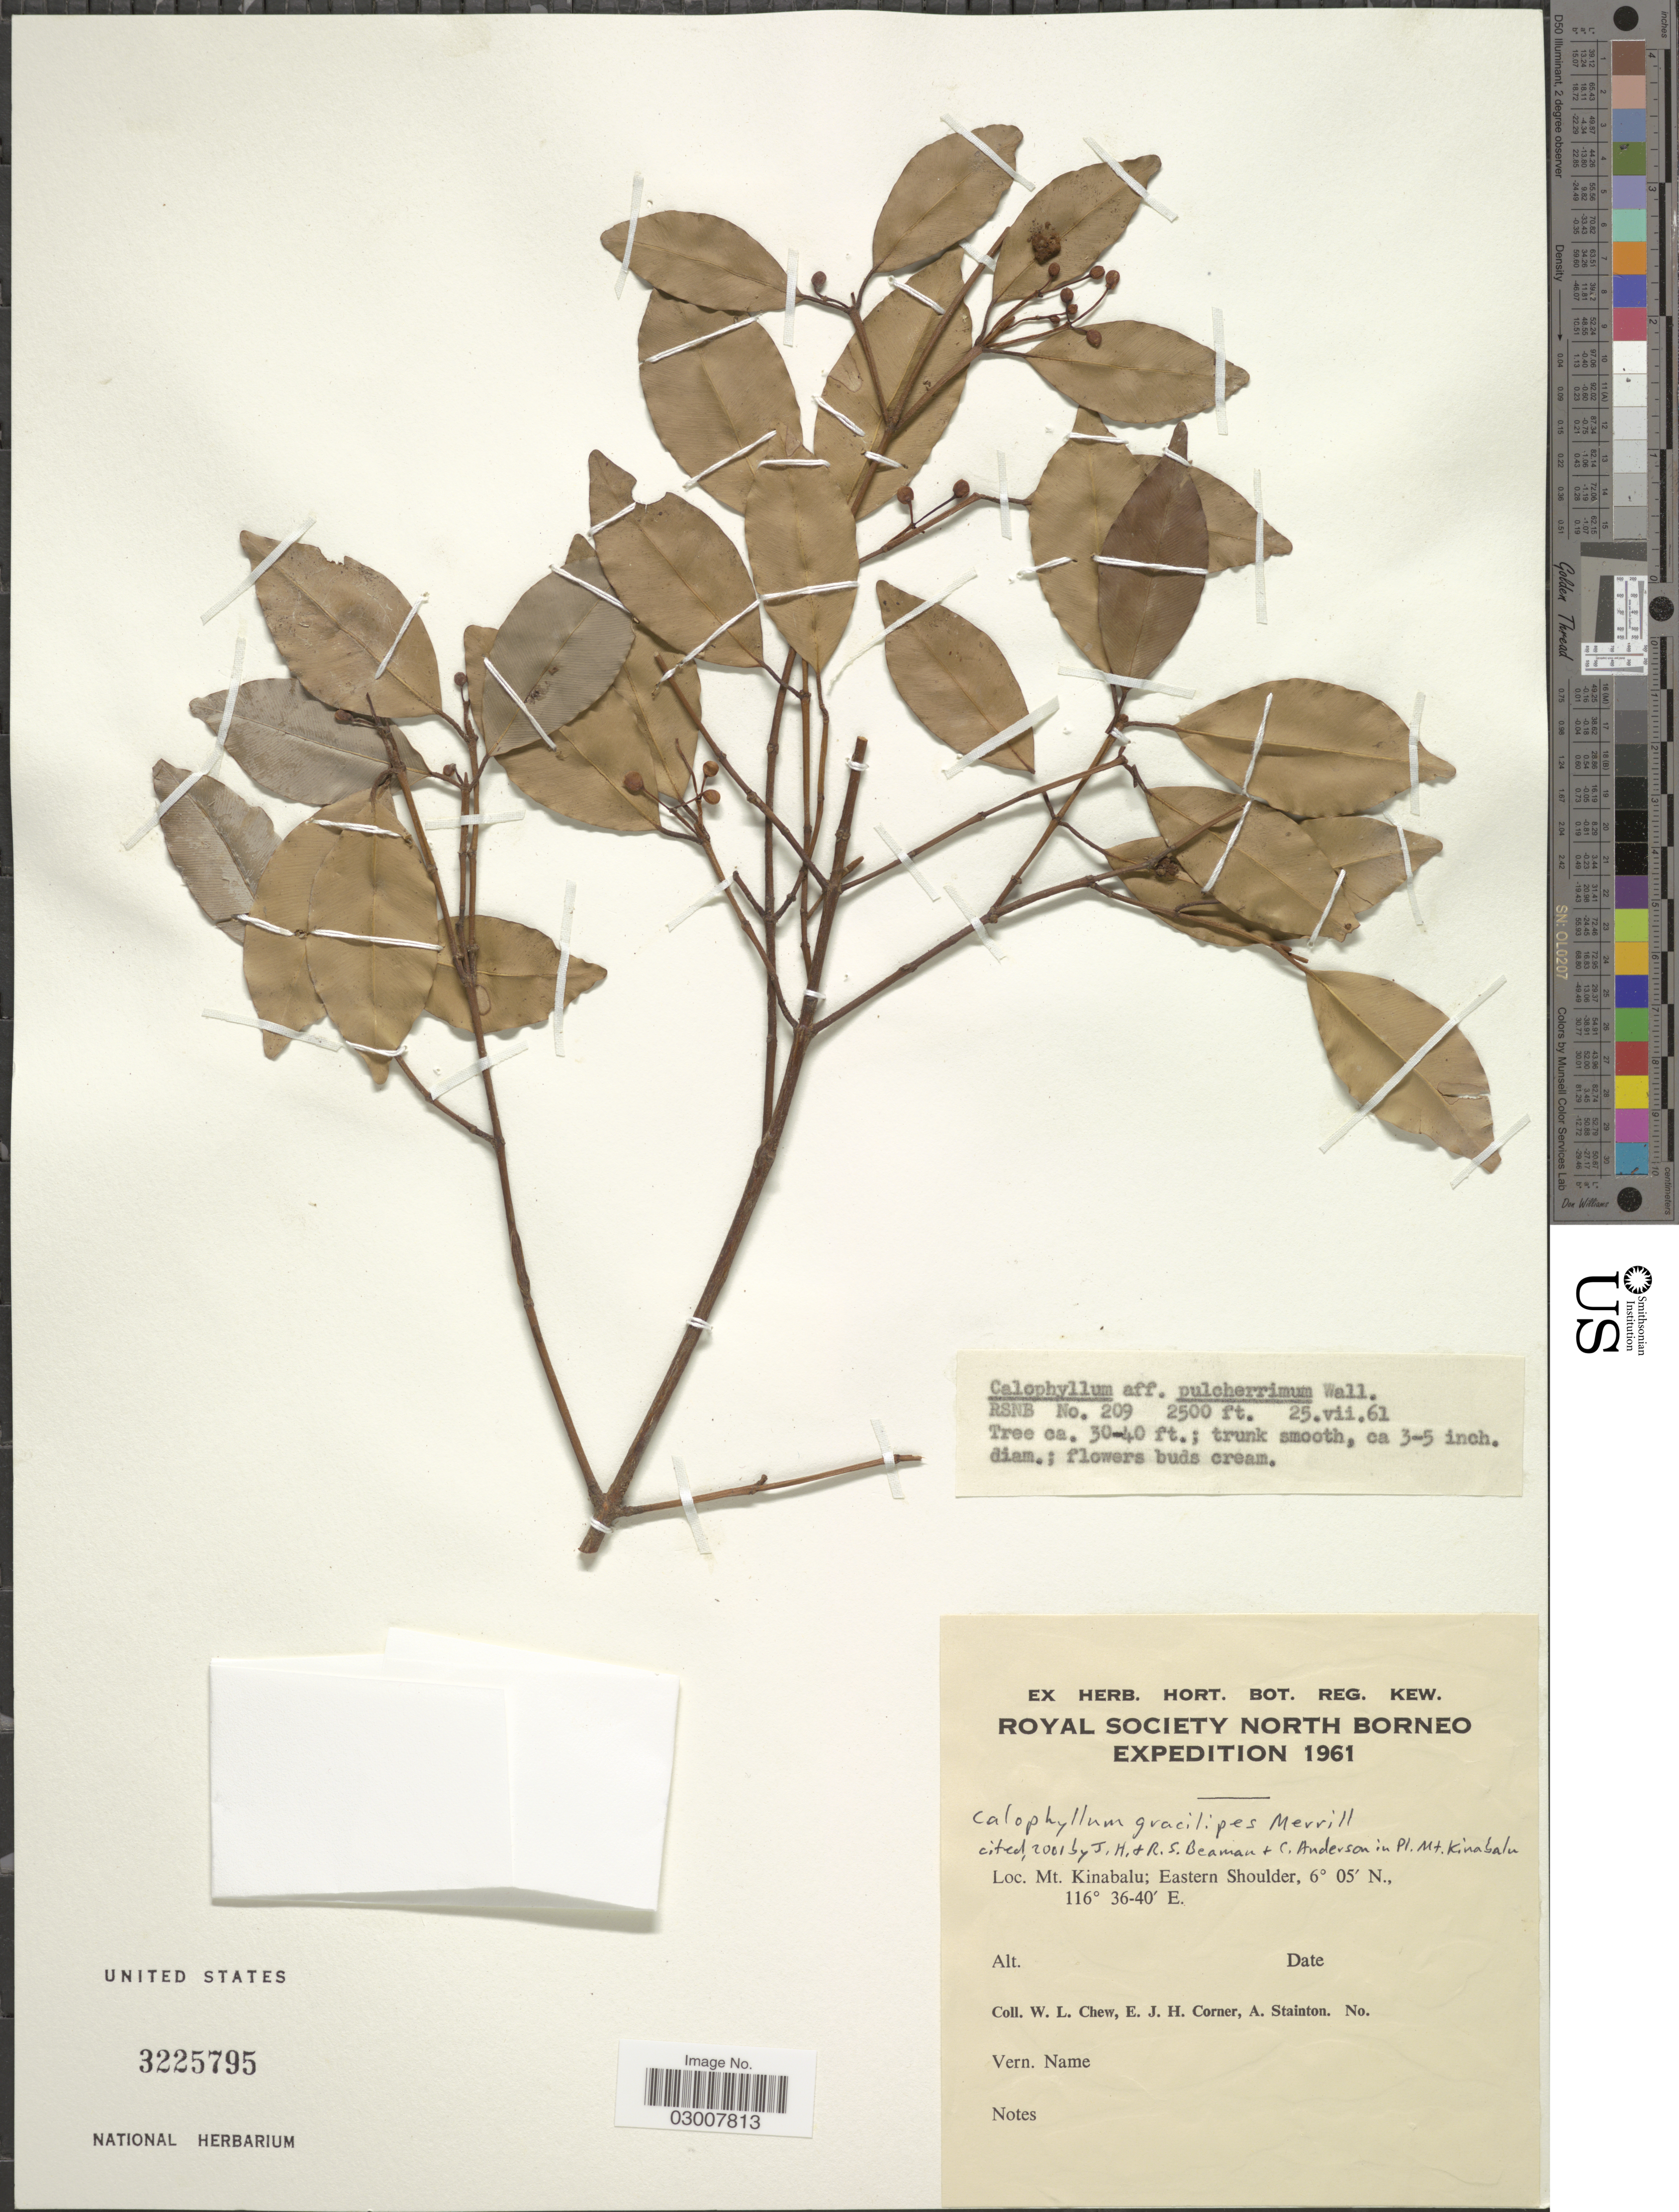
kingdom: Plantae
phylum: Tracheophyta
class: Magnoliopsida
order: Malpighiales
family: Calophyllaceae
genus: Calophyllum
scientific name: Calophyllum gracilipes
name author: Merr.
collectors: W. Chew, E. Corner & A. Stainton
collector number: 209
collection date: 1961-07-25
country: Malaysia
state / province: Sabah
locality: Mt. Kinabalu; Eastern Shoulder.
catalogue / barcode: US 3225795